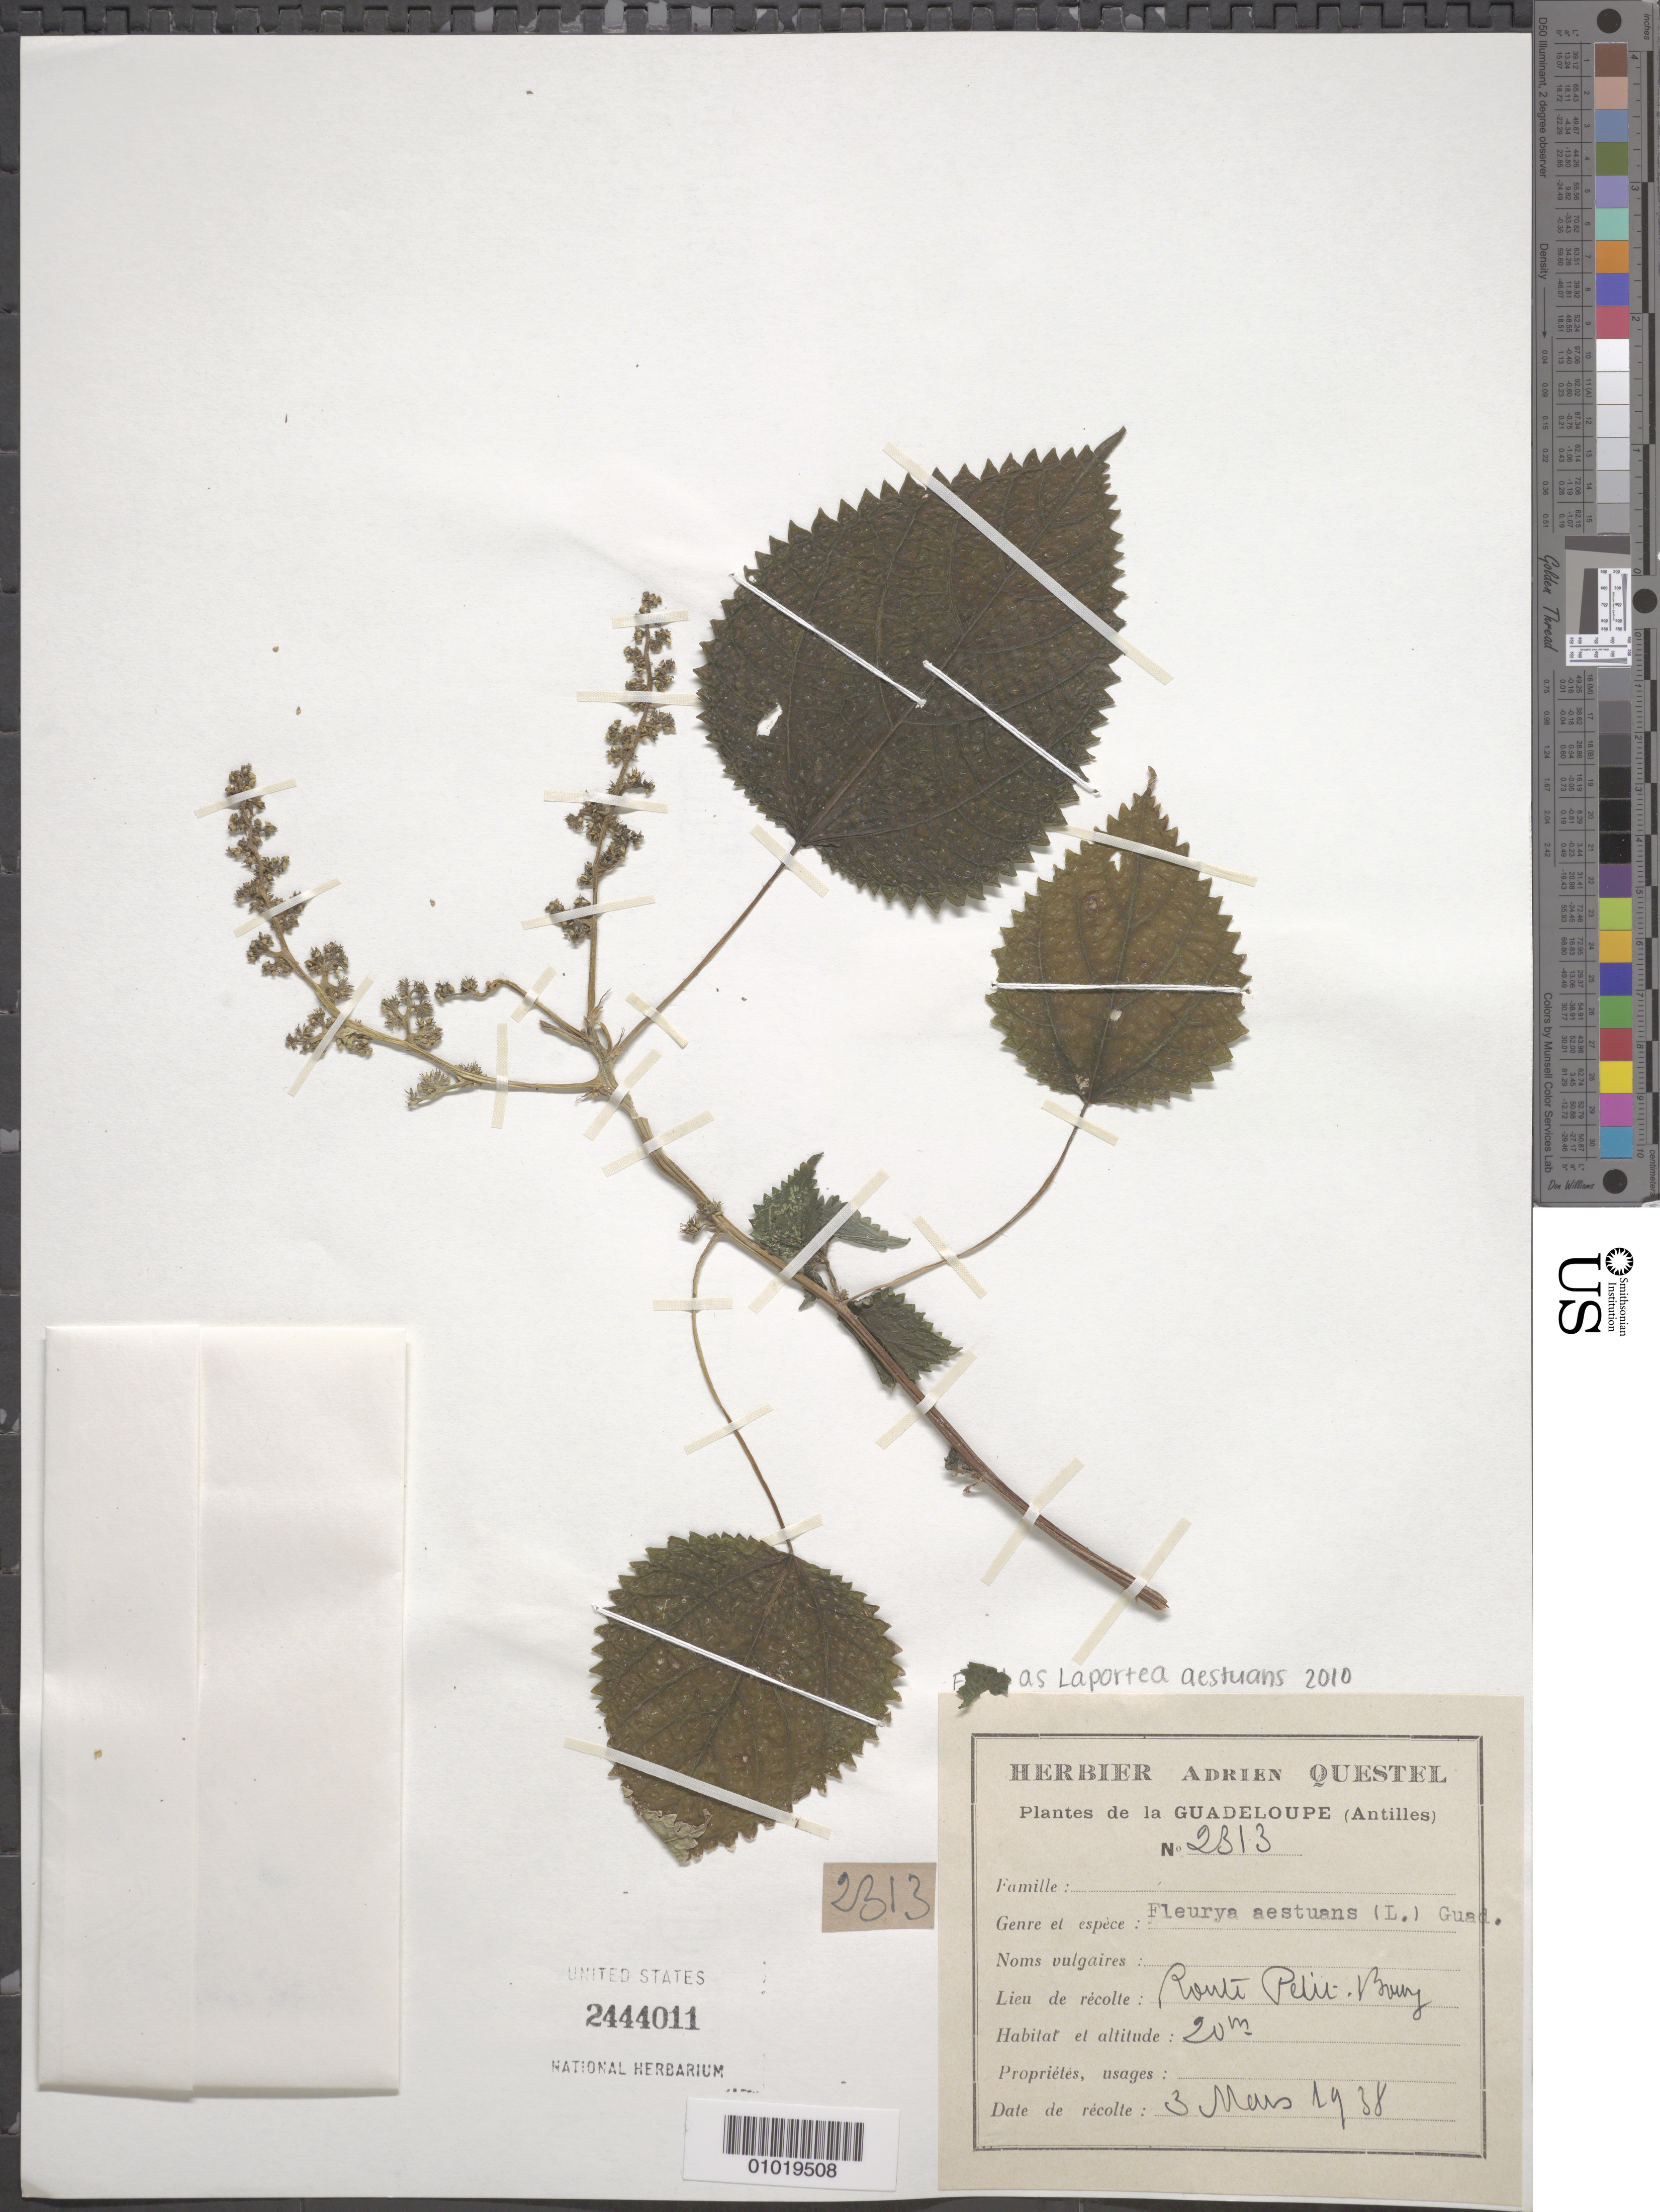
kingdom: Plantae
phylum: Tracheophyta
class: Magnoliopsida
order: Rosales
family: Urticaceae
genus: Laportea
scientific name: Laportea aestuans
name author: (L.) Chew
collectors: A. Questel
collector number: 2313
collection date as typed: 03 Mar 1938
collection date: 1938-03-03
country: Guadeloupe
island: Basse Terre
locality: Ronte Pelu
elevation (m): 20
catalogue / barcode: US 2444011